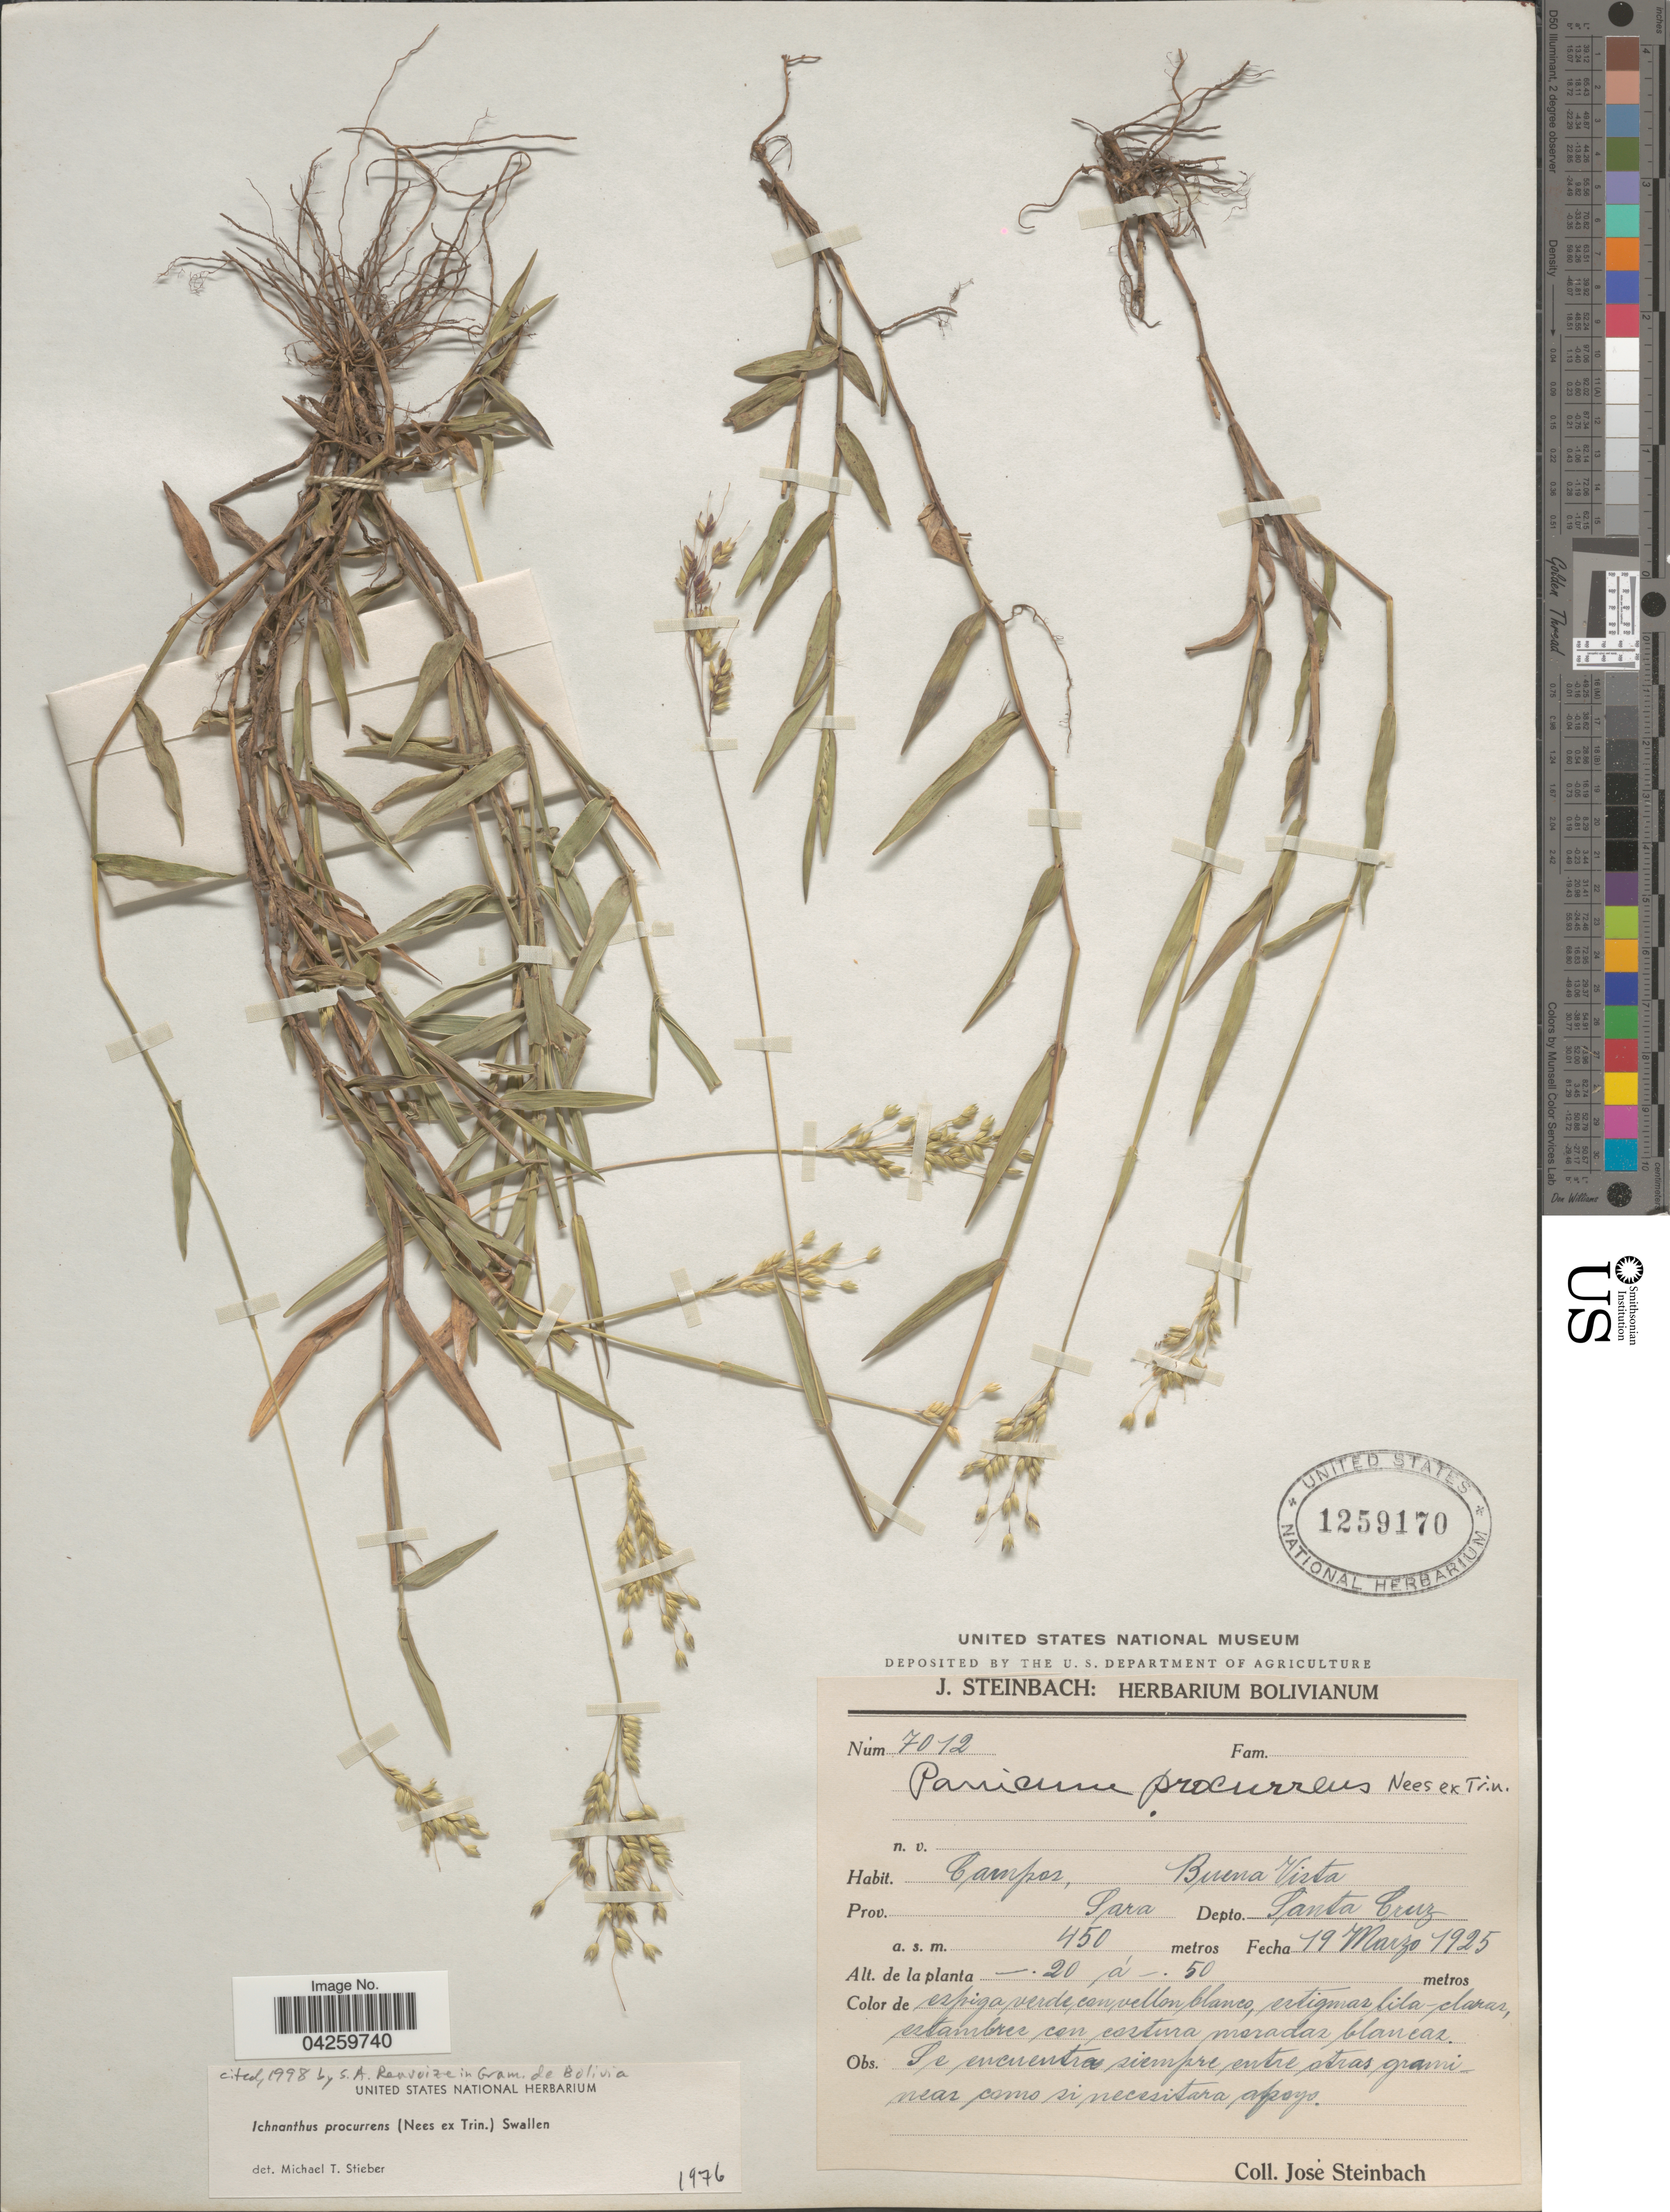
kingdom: Plantae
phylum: Tracheophyta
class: Liliopsida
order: Poales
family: Poaceae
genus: Ichnanthus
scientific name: Ichnanthus procurrens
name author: (Nees ex Trin.) Swallen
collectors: J. Steinbach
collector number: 7012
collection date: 1925-03-19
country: Bolivia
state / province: Santa Cruz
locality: Campos. Buena Vista. Prov. Para. Depto. Santa Cruz.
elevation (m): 450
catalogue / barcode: US 1259170